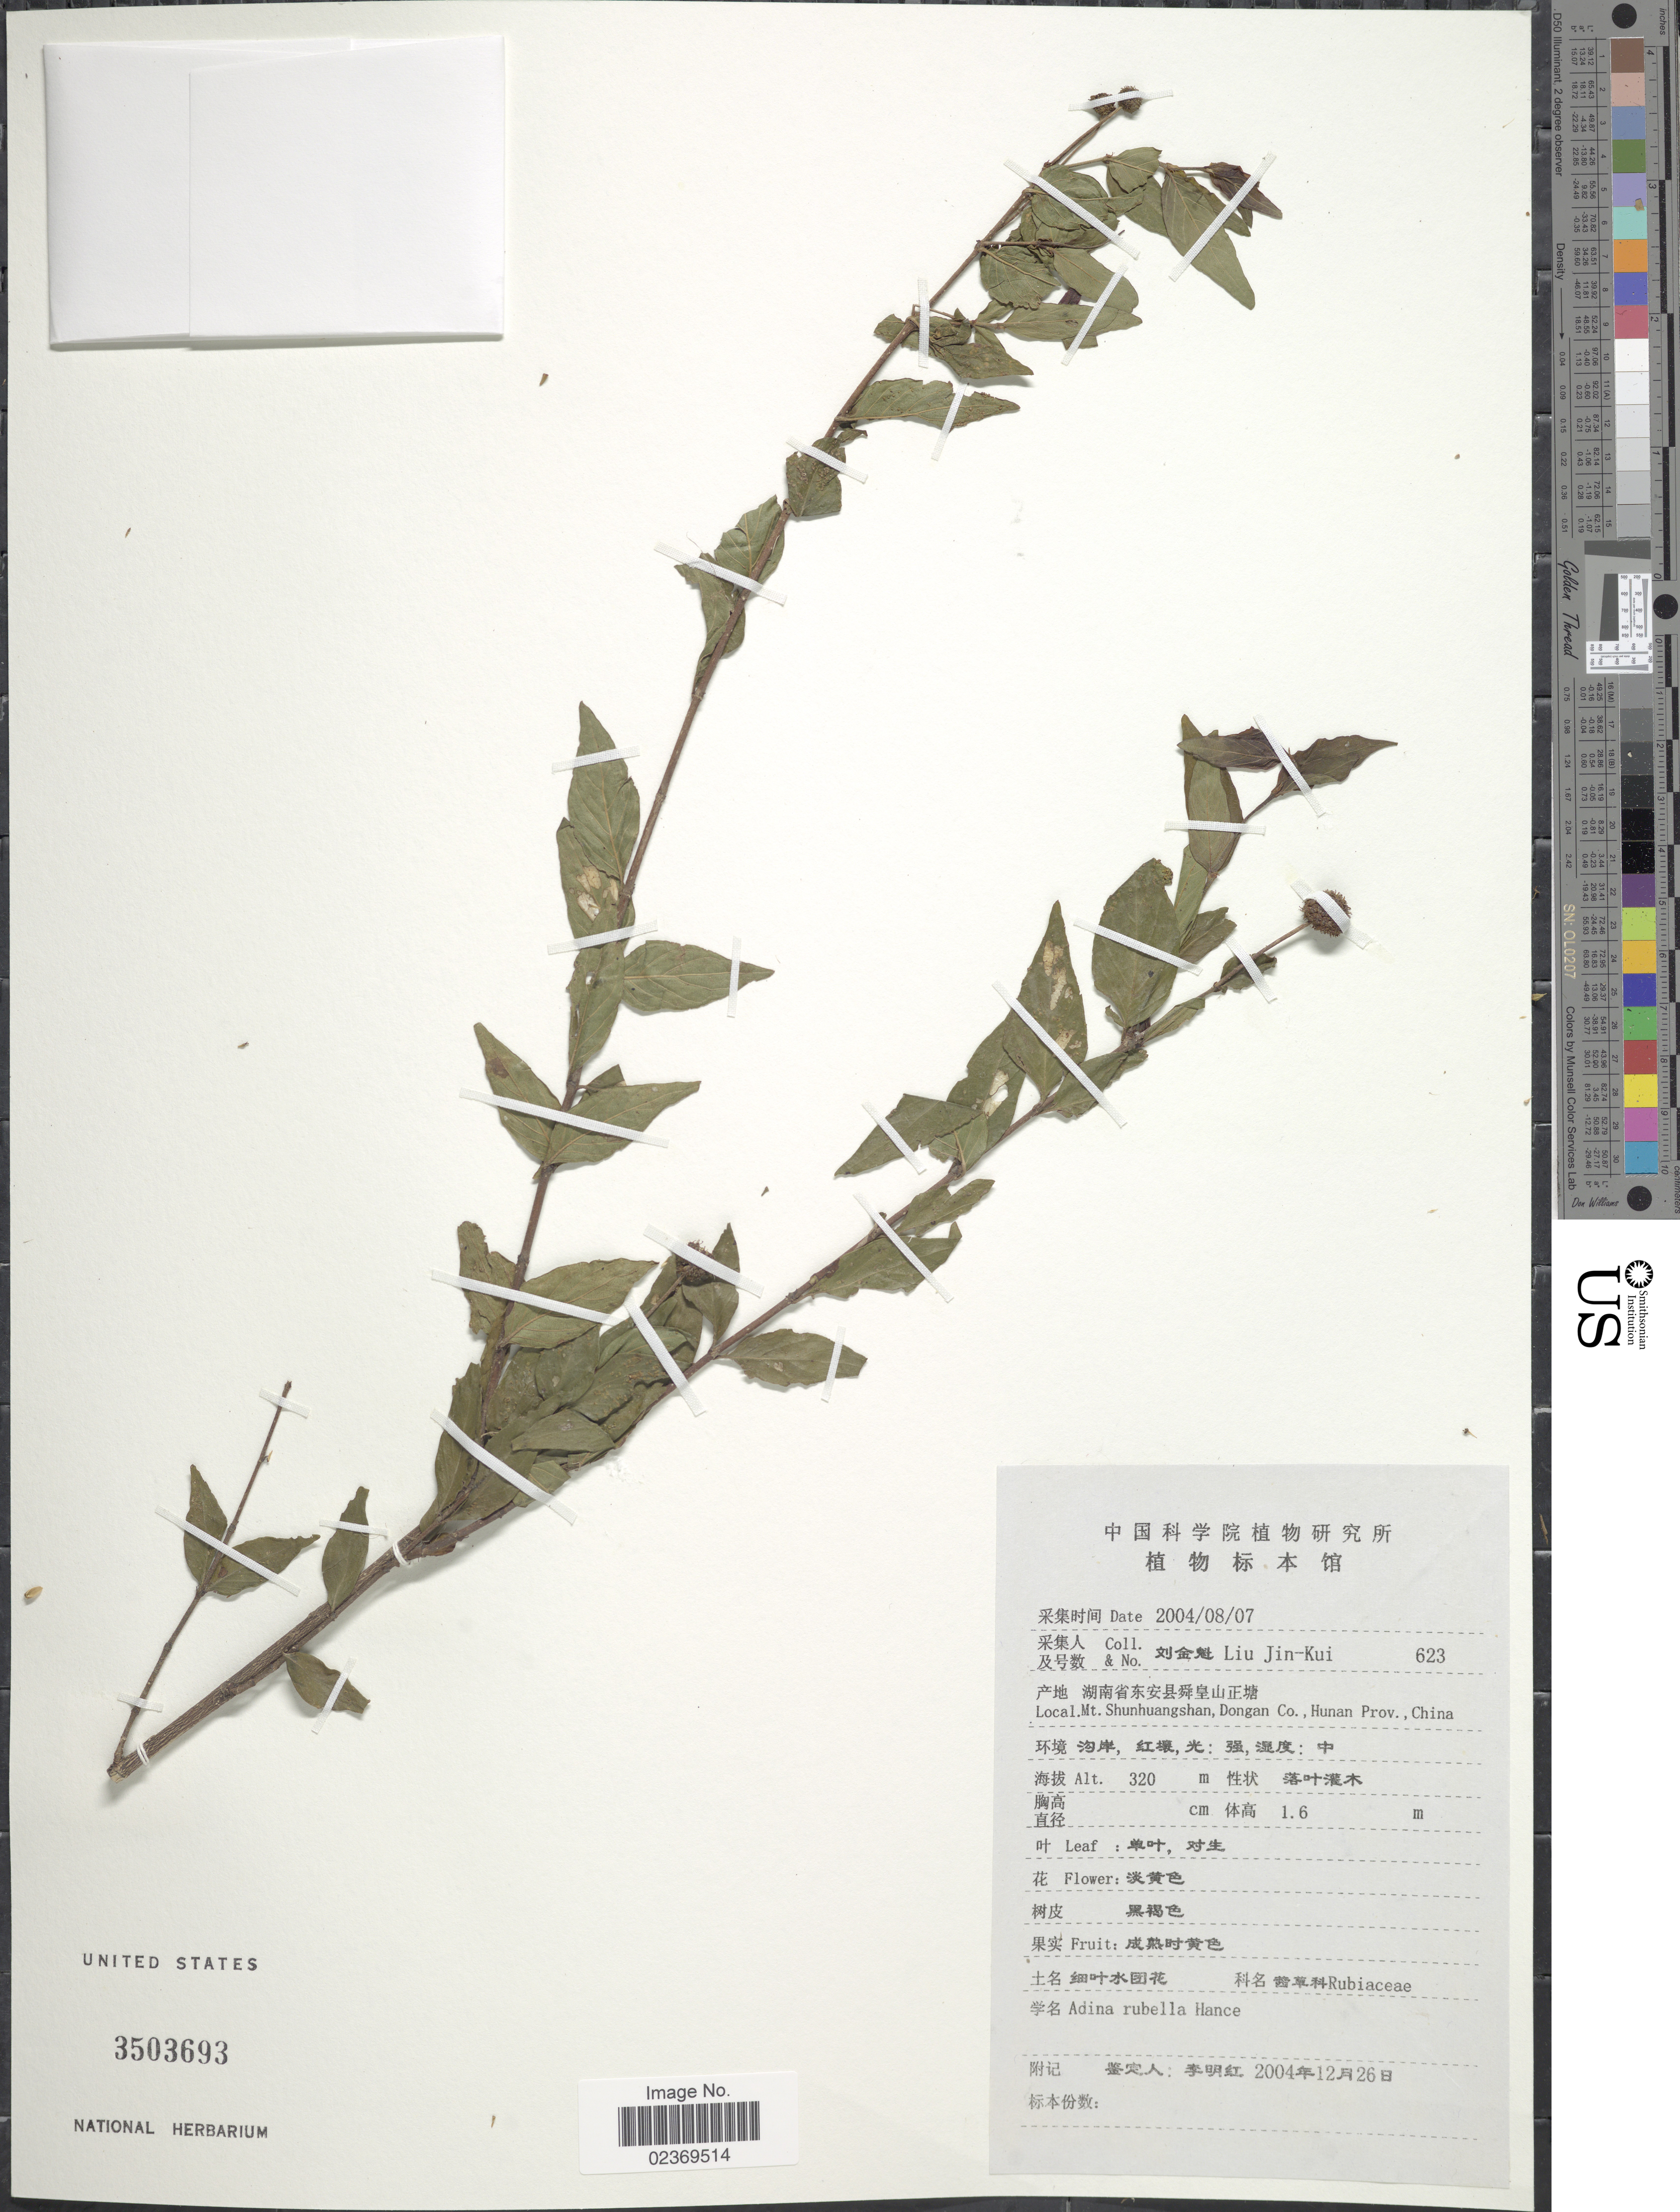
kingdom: Plantae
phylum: Tracheophyta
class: Magnoliopsida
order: Gentianales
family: Rubiaceae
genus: Adina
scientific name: Adina rubella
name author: Hance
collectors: Liu Jin-Kui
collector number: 623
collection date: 2004-08-07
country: China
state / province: Hunan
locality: Mt. Shunhuangshan, Dongan Co.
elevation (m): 320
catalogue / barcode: US 3503693